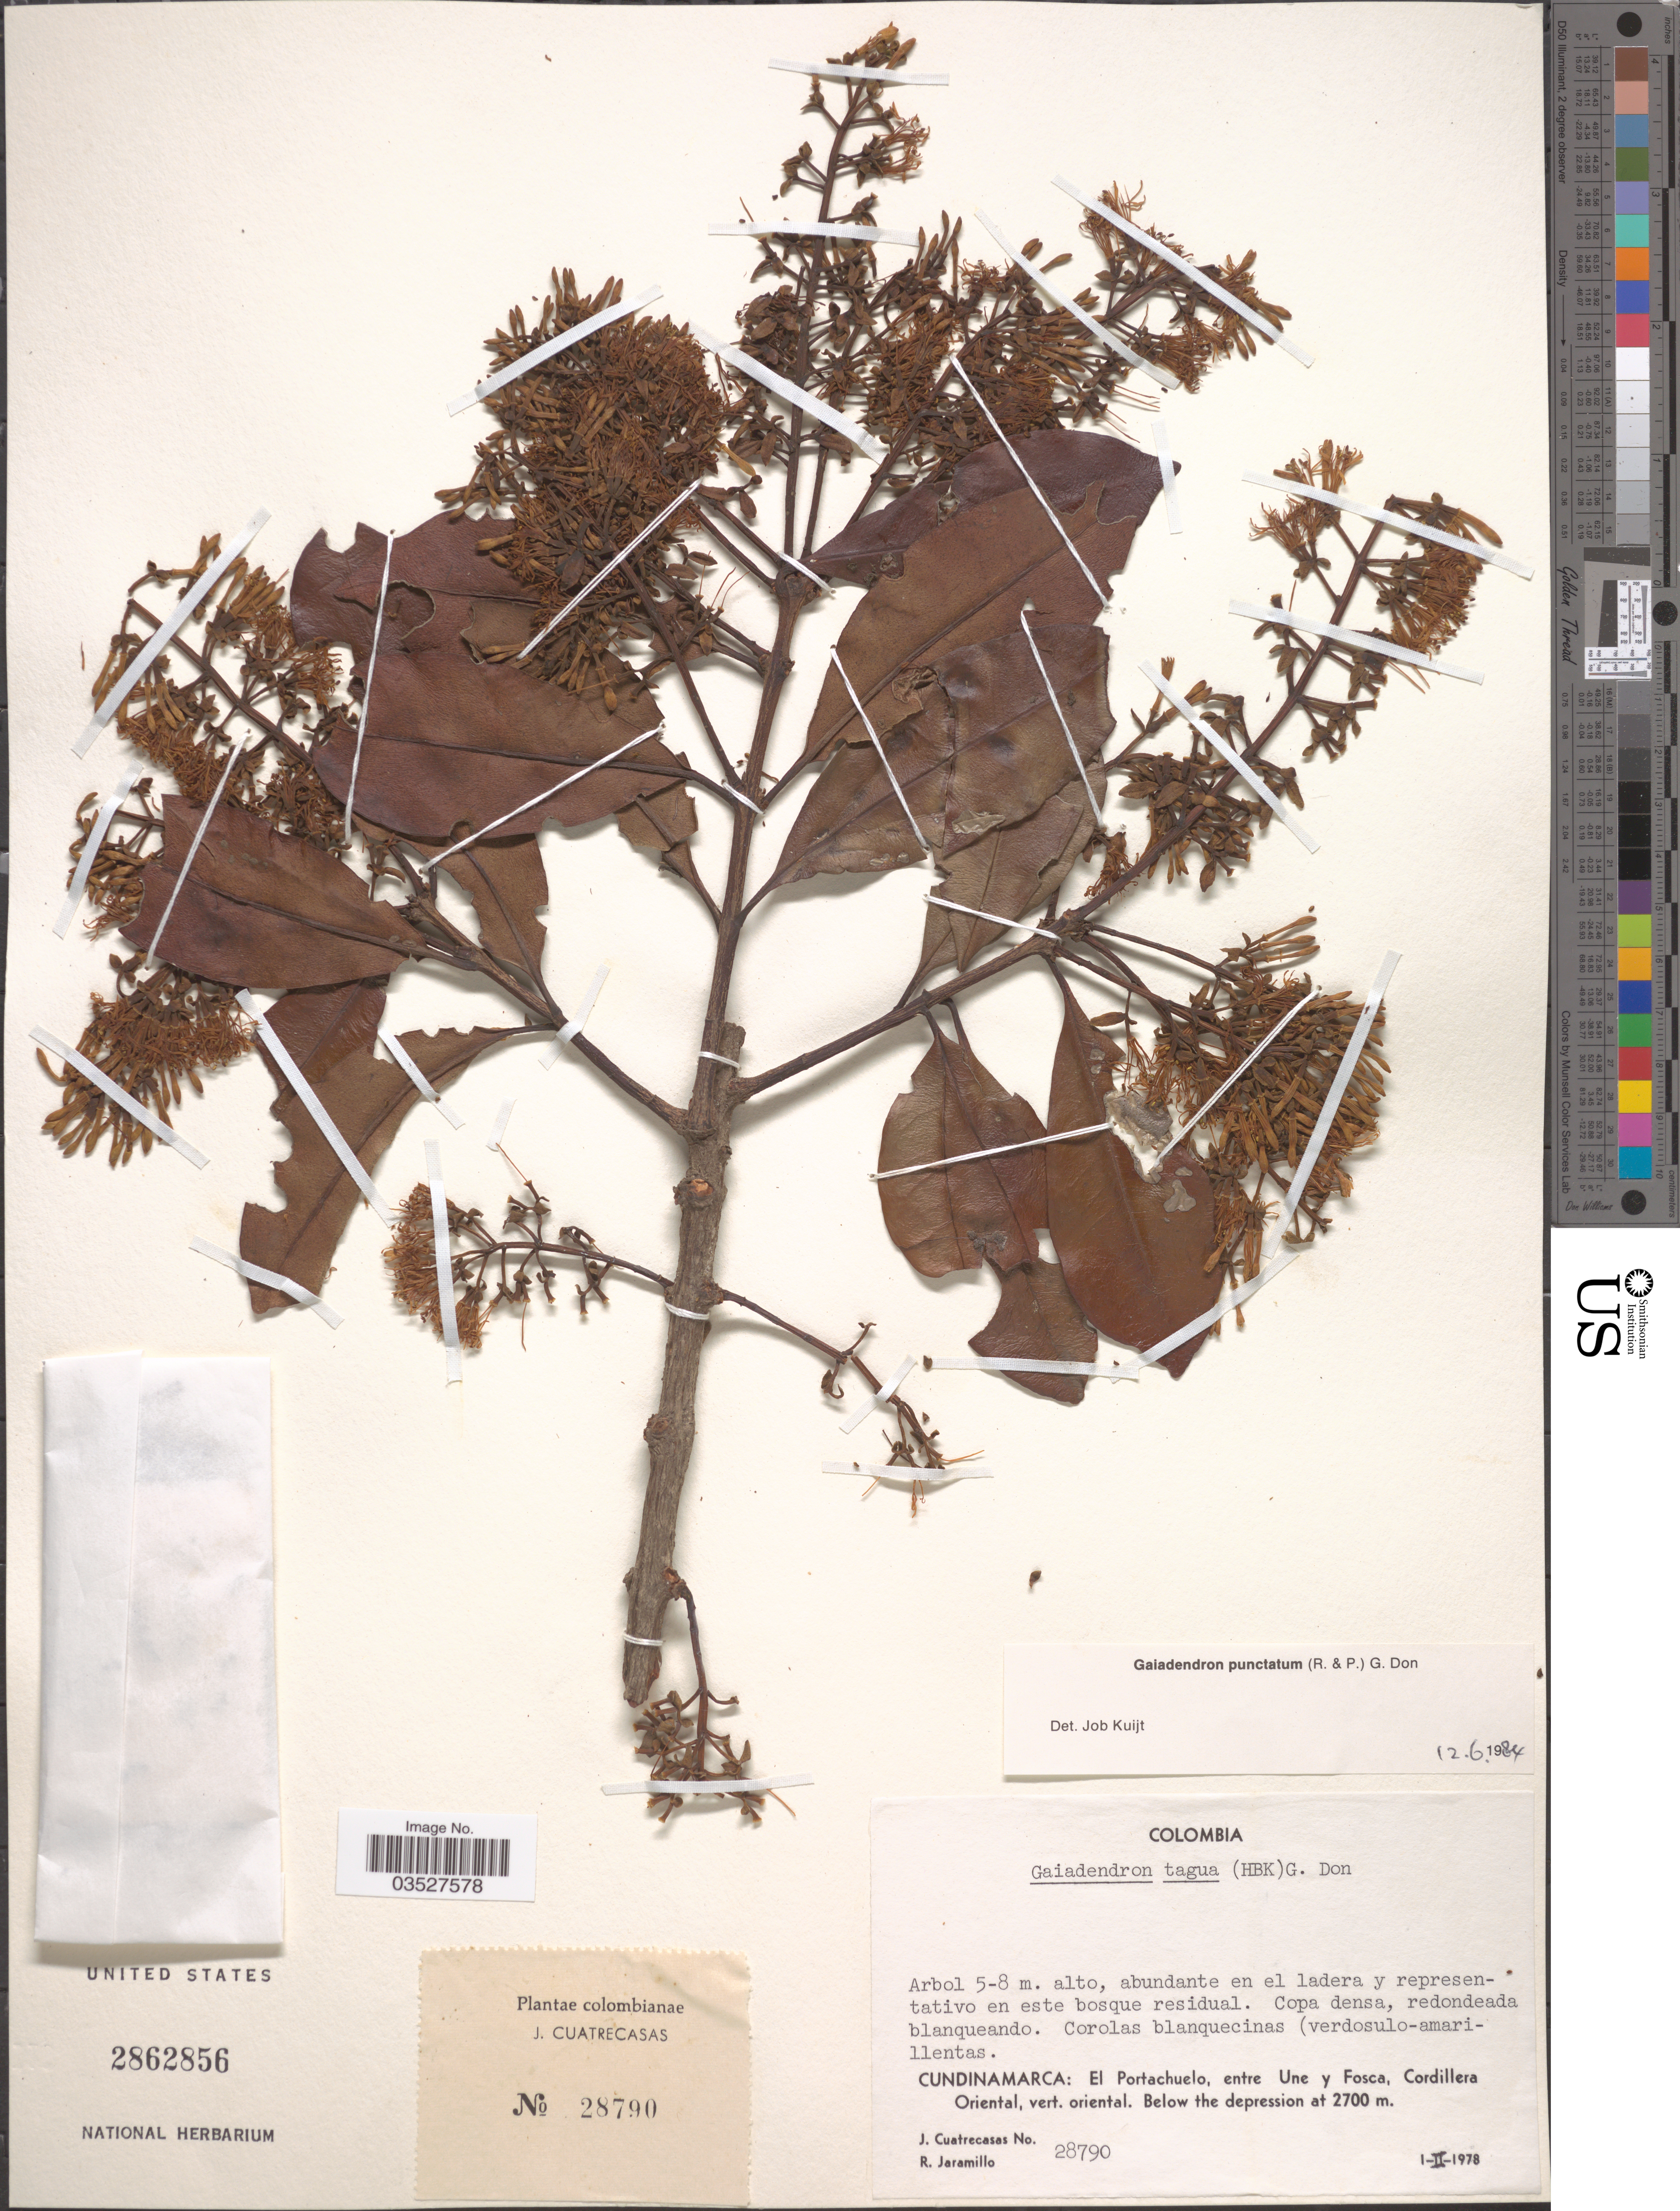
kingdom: Plantae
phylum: Tracheophyta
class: Magnoliopsida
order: Santalales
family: Loranthaceae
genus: Gaiadendron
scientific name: Gaiadendron punctatum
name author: (Ruiz & Pav.) G. Don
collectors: J. Cuatrecasas & R. Jaramillo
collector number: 28790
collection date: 1978-02-01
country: Colombia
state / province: Cundinamarca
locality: El Portachuelo, entre Une y Fosca, Cordillera Oriental, vert. oriental. Below the depression.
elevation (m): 2700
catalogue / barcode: US 2862856